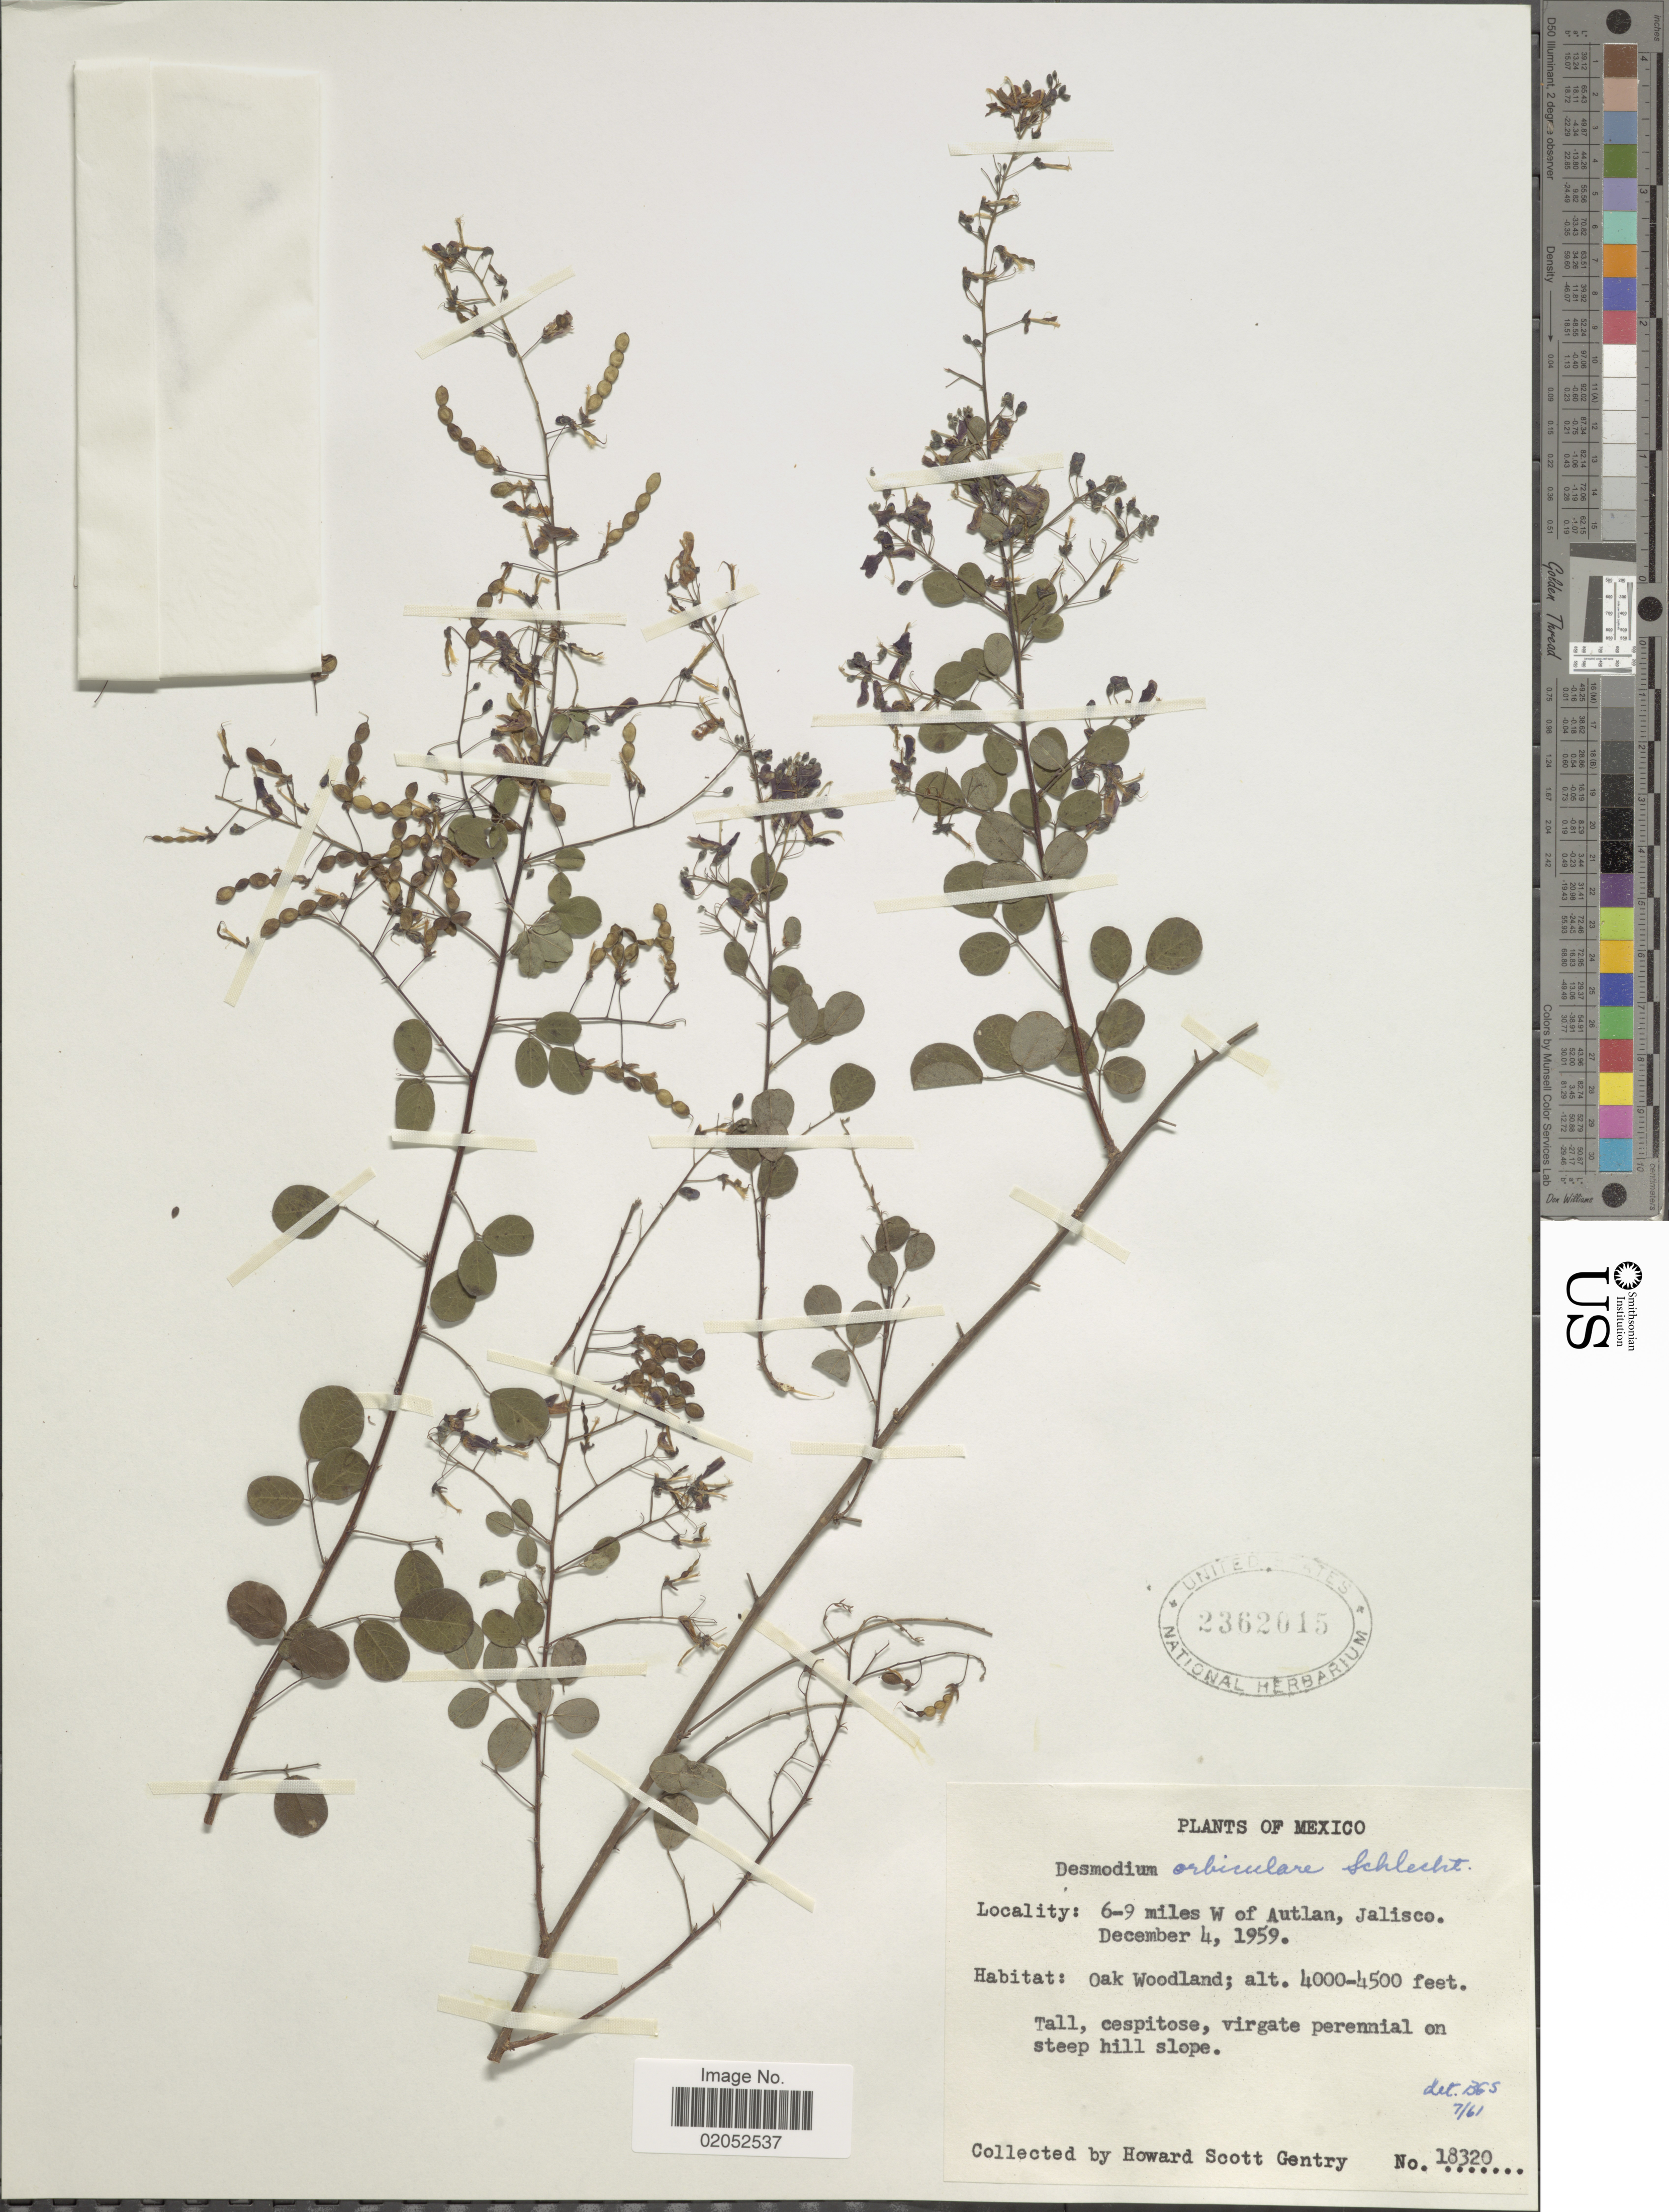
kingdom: Plantae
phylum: Tracheophyta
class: Magnoliopsida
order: Fabales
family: Fabaceae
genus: Desmodium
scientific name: Desmodium orbiculare var. rubricaule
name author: Schltdl.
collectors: H. S. Gentry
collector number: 18320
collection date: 1959-12-04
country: Mexico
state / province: Jalisco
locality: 6-9 miles W of Autlan, Jalisco.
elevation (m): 122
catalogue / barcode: US 2362015